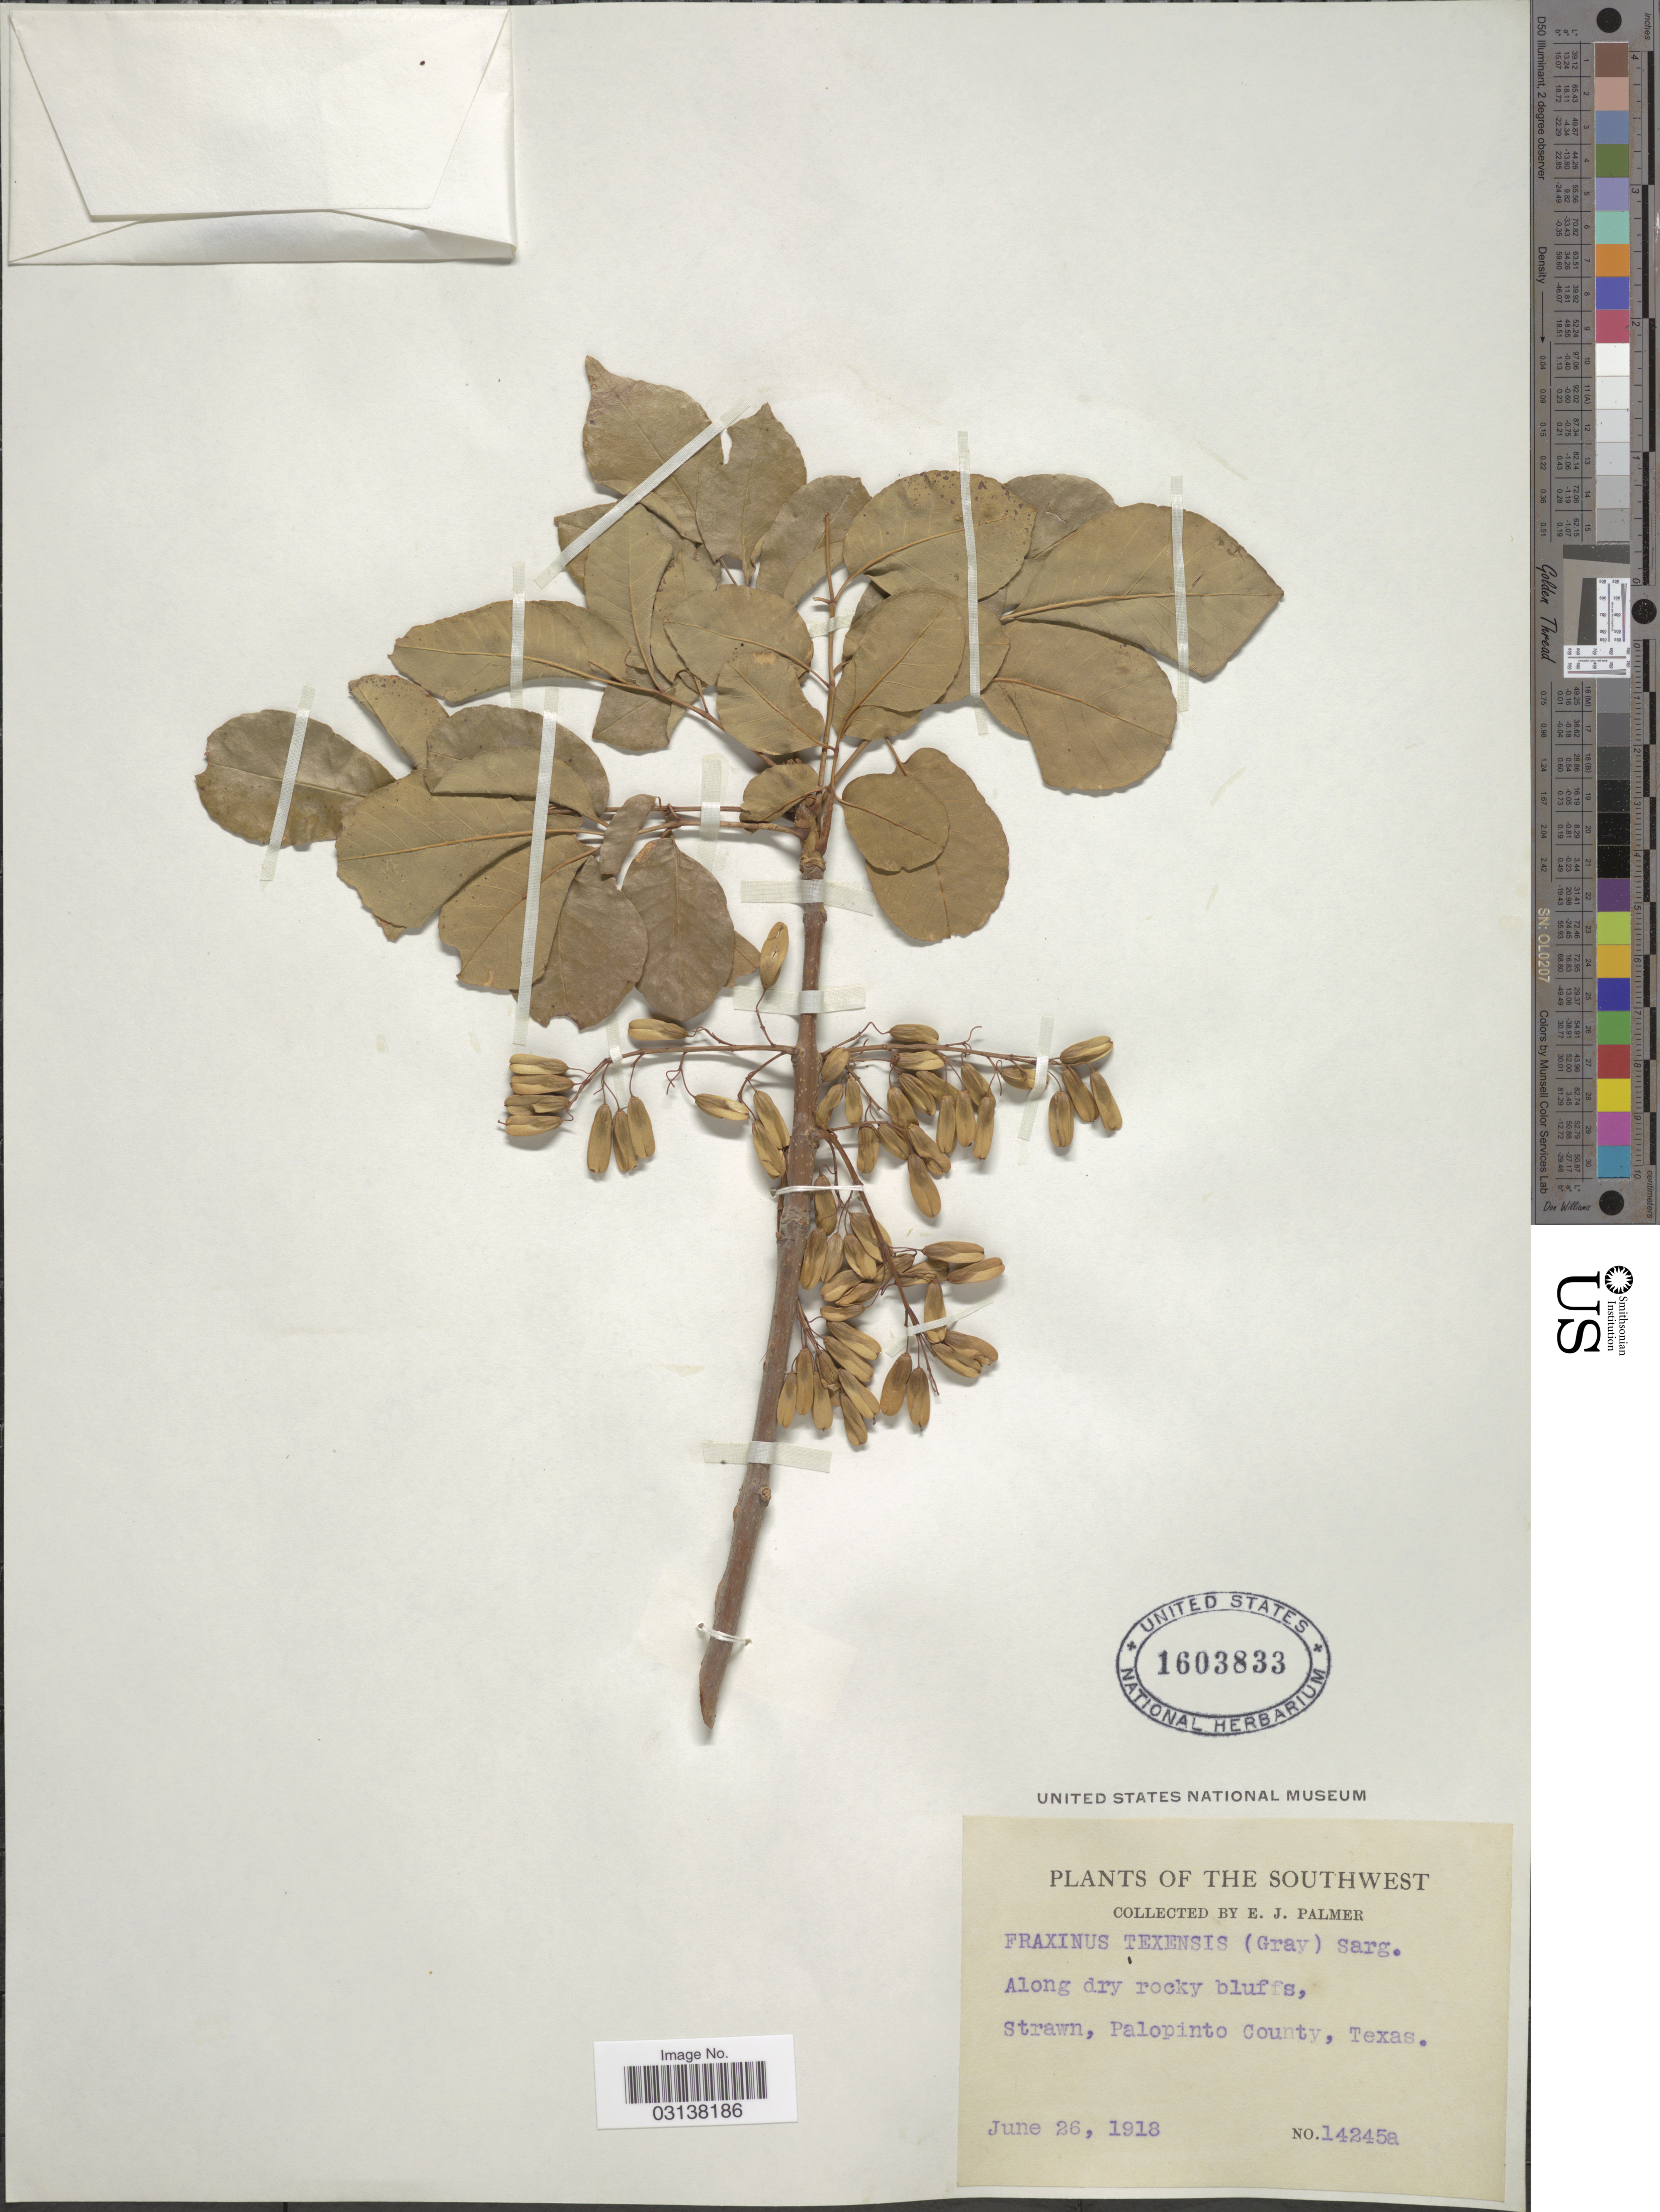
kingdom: Plantae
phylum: Tracheophyta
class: Magnoliopsida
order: Lamiales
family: Oleaceae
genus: Fraxinus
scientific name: Fraxinus albicans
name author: Buckley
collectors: E. J. Palmer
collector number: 14245a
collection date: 1918-06-26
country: United States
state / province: Texas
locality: The Southwest. Strawn, Palopinto County.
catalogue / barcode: US 1603833